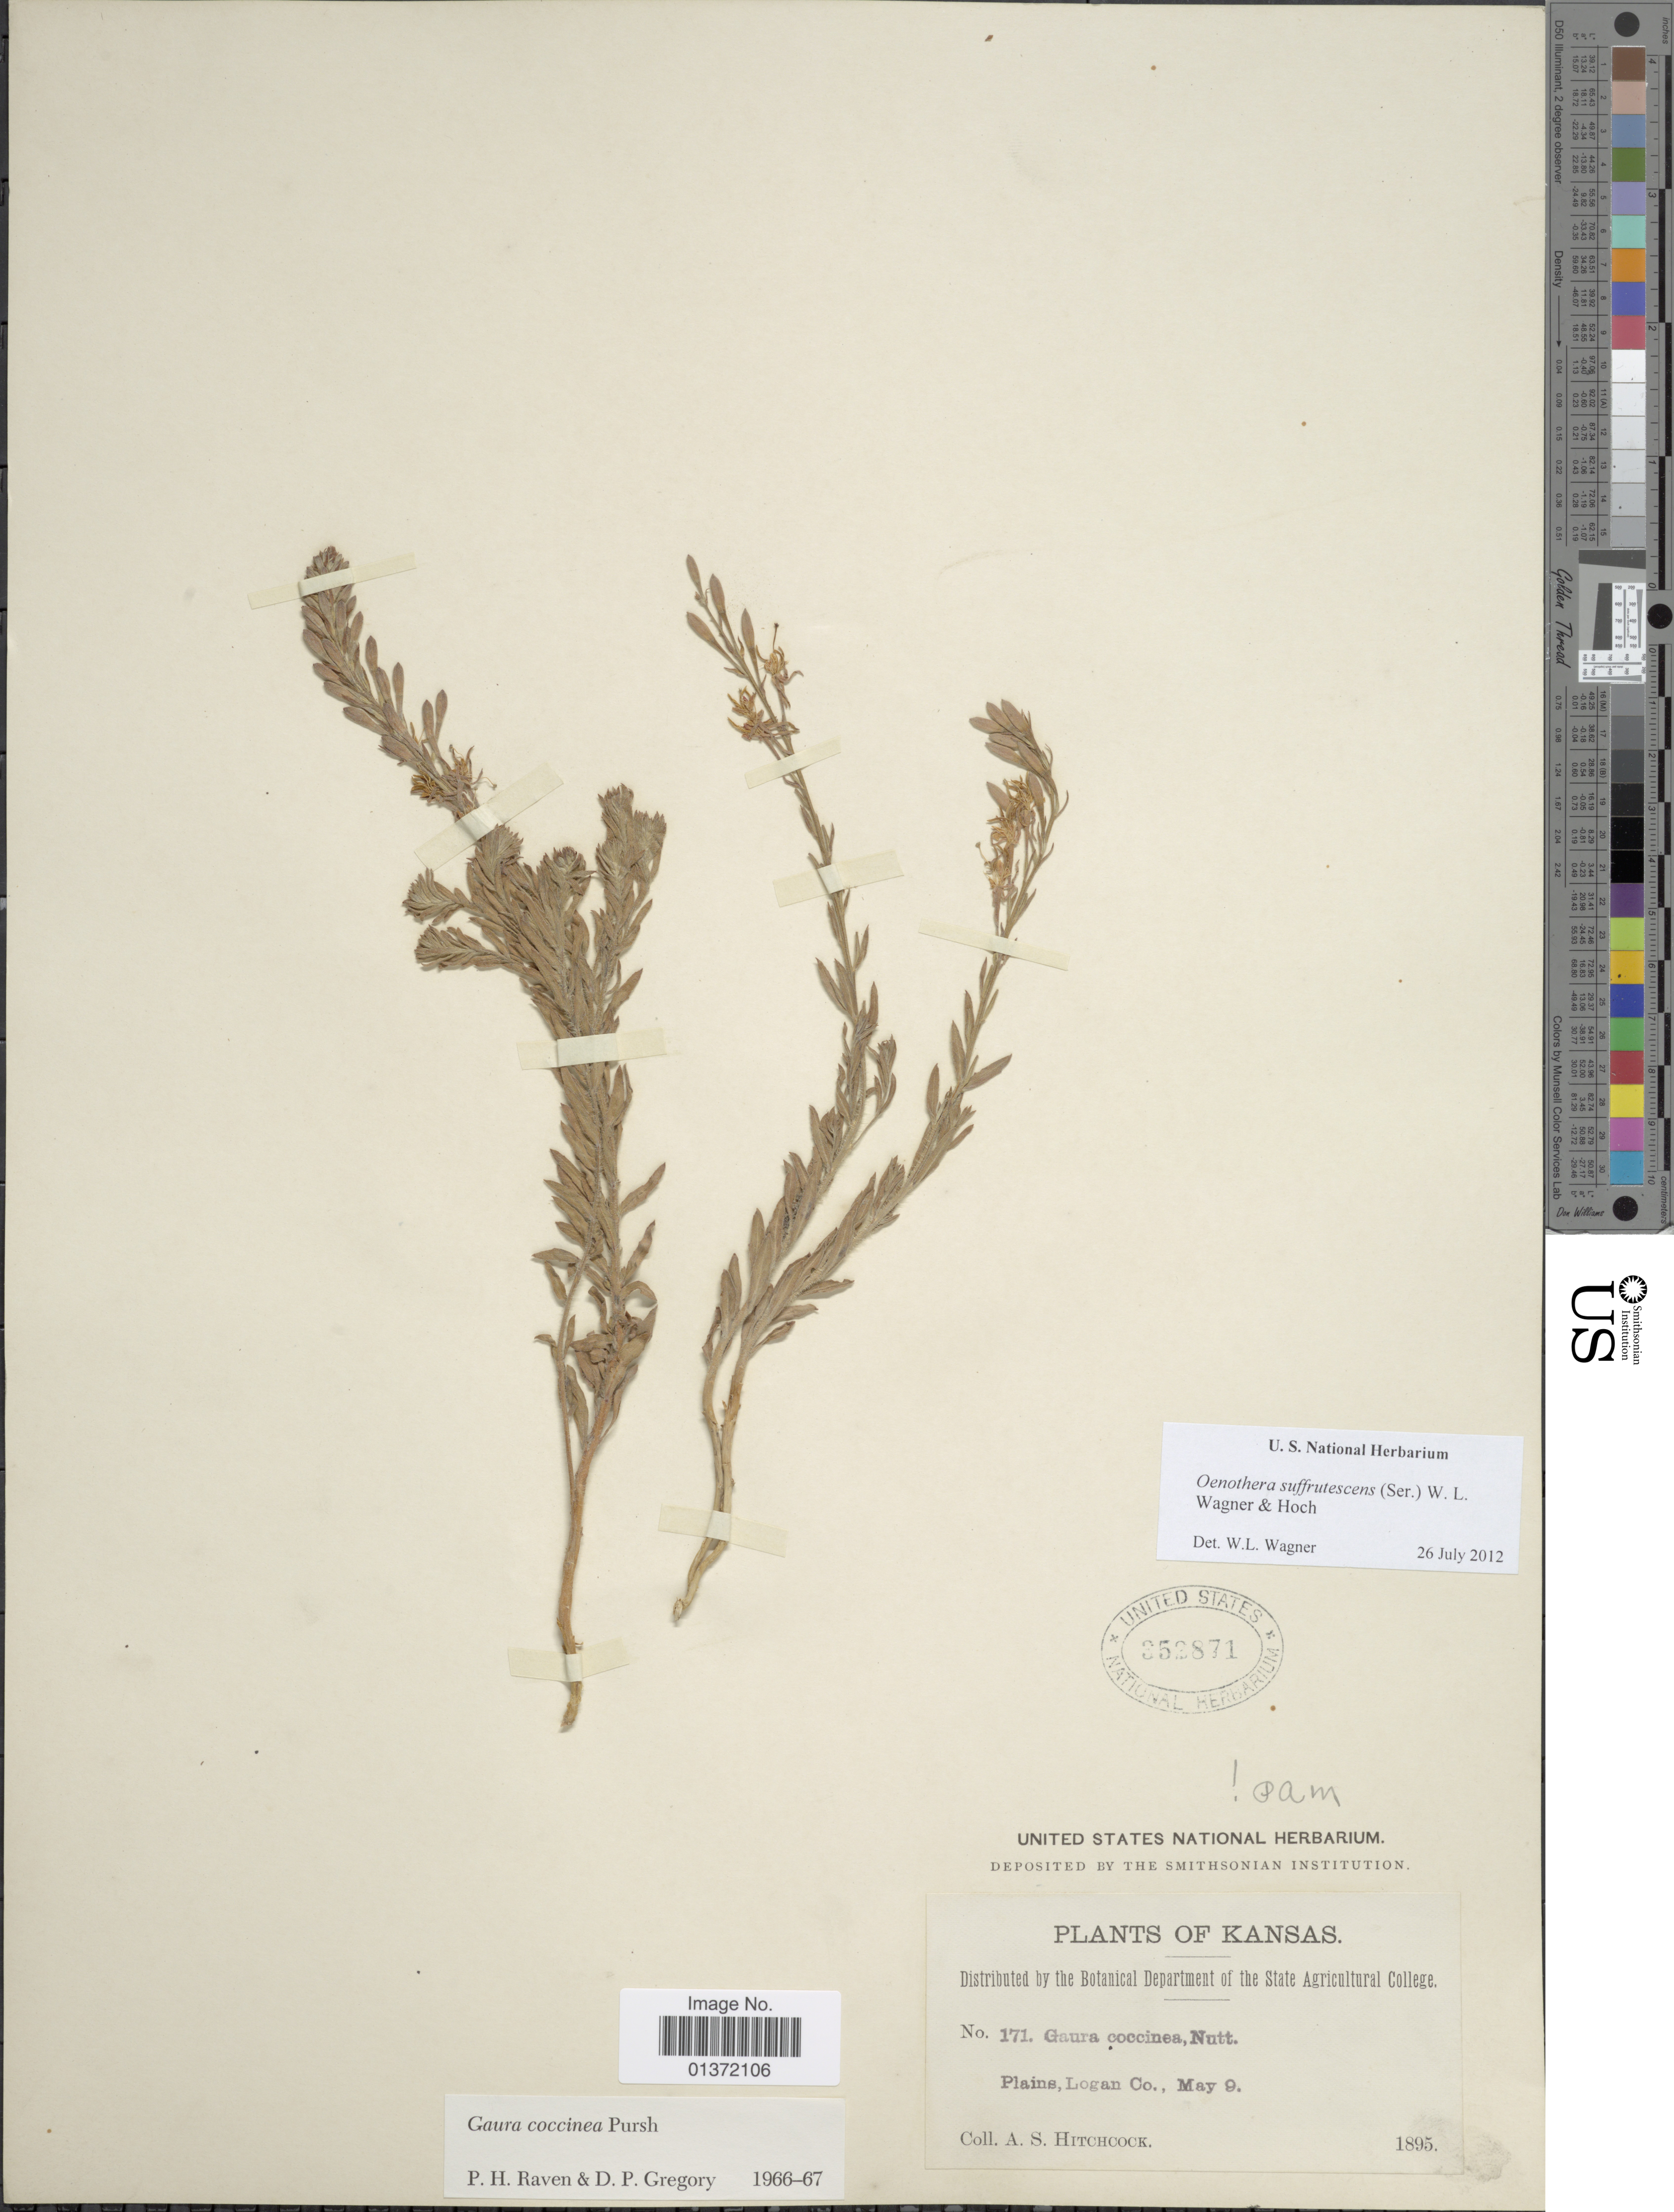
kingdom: Plantae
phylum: Tracheophyta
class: Magnoliopsida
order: Myrtales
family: Onagraceae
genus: Oenothera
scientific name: Oenothera suffrutescens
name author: (Ser.) W.L. Wagner & Hoch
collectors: A. S. Hitchcock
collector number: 171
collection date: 1895-05-09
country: United States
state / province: Kansas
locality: Logan Co.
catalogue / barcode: US 352871